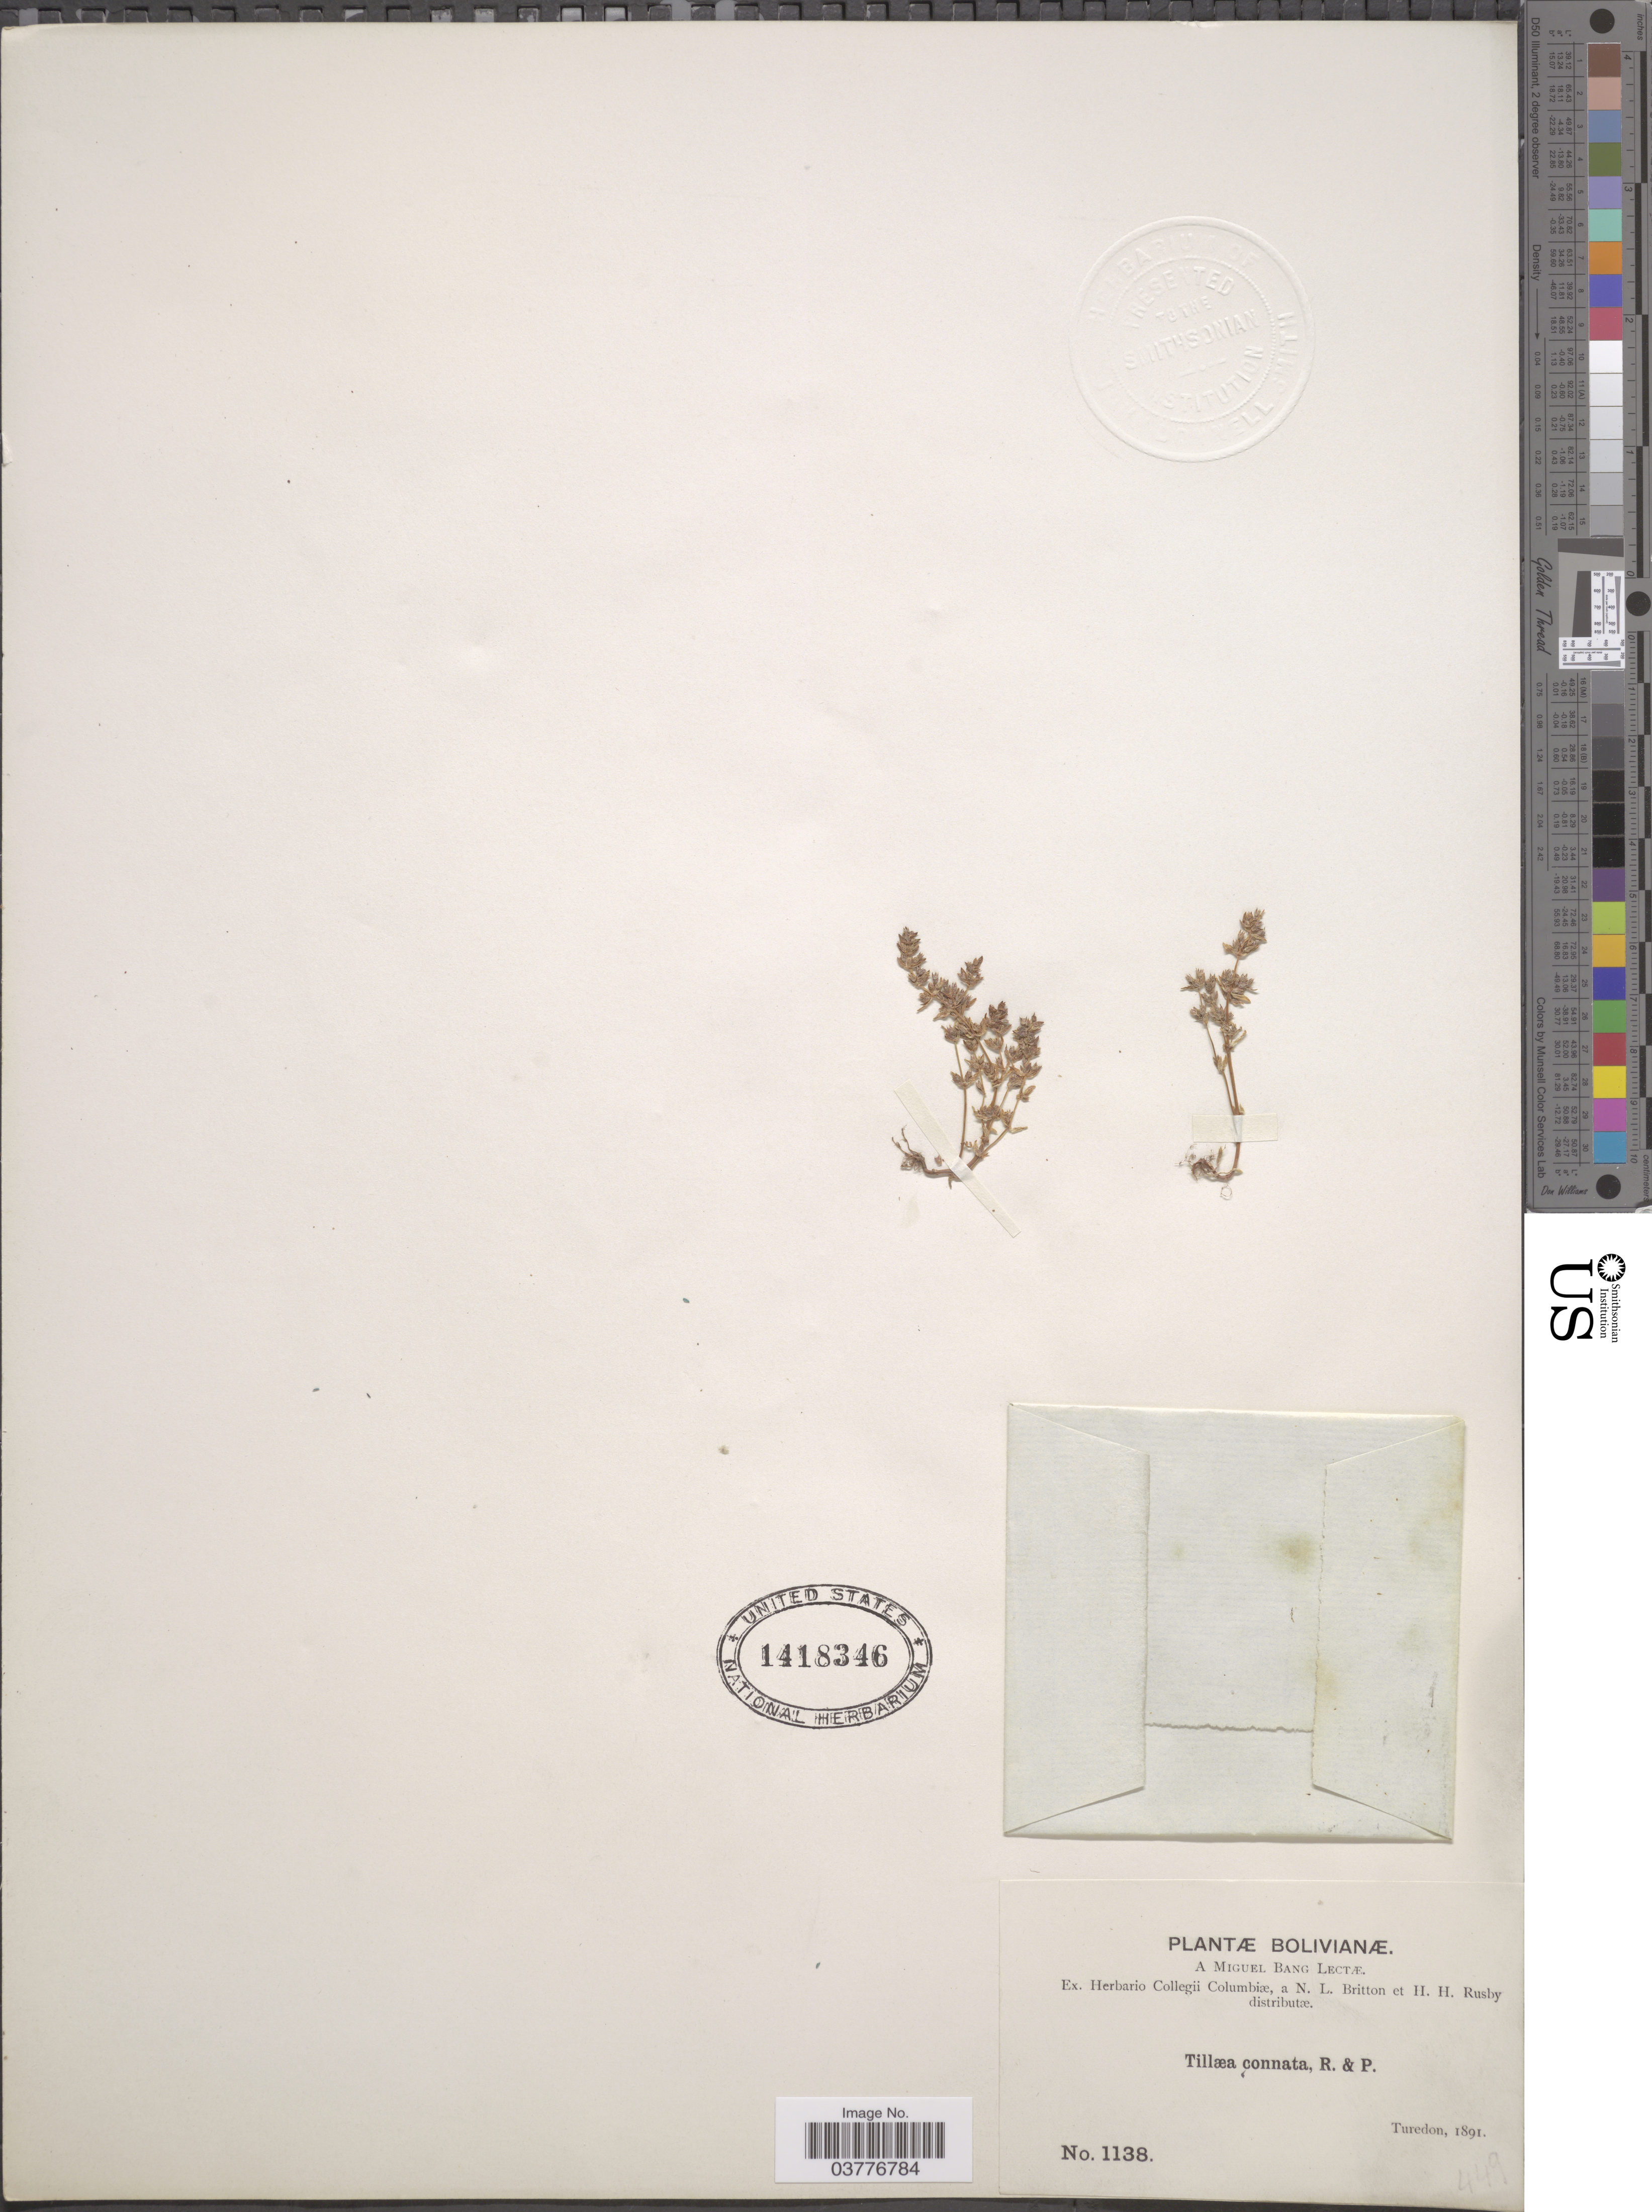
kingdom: Plantae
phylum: Tracheophyta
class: Magnoliopsida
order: Saxifragales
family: Crassulaceae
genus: Crassula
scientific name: Crassula connata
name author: (Ruiz & Pav.) A. Berger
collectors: M. Bang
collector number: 1138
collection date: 1891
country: Bolivia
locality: Turedon.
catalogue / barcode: US 1418346